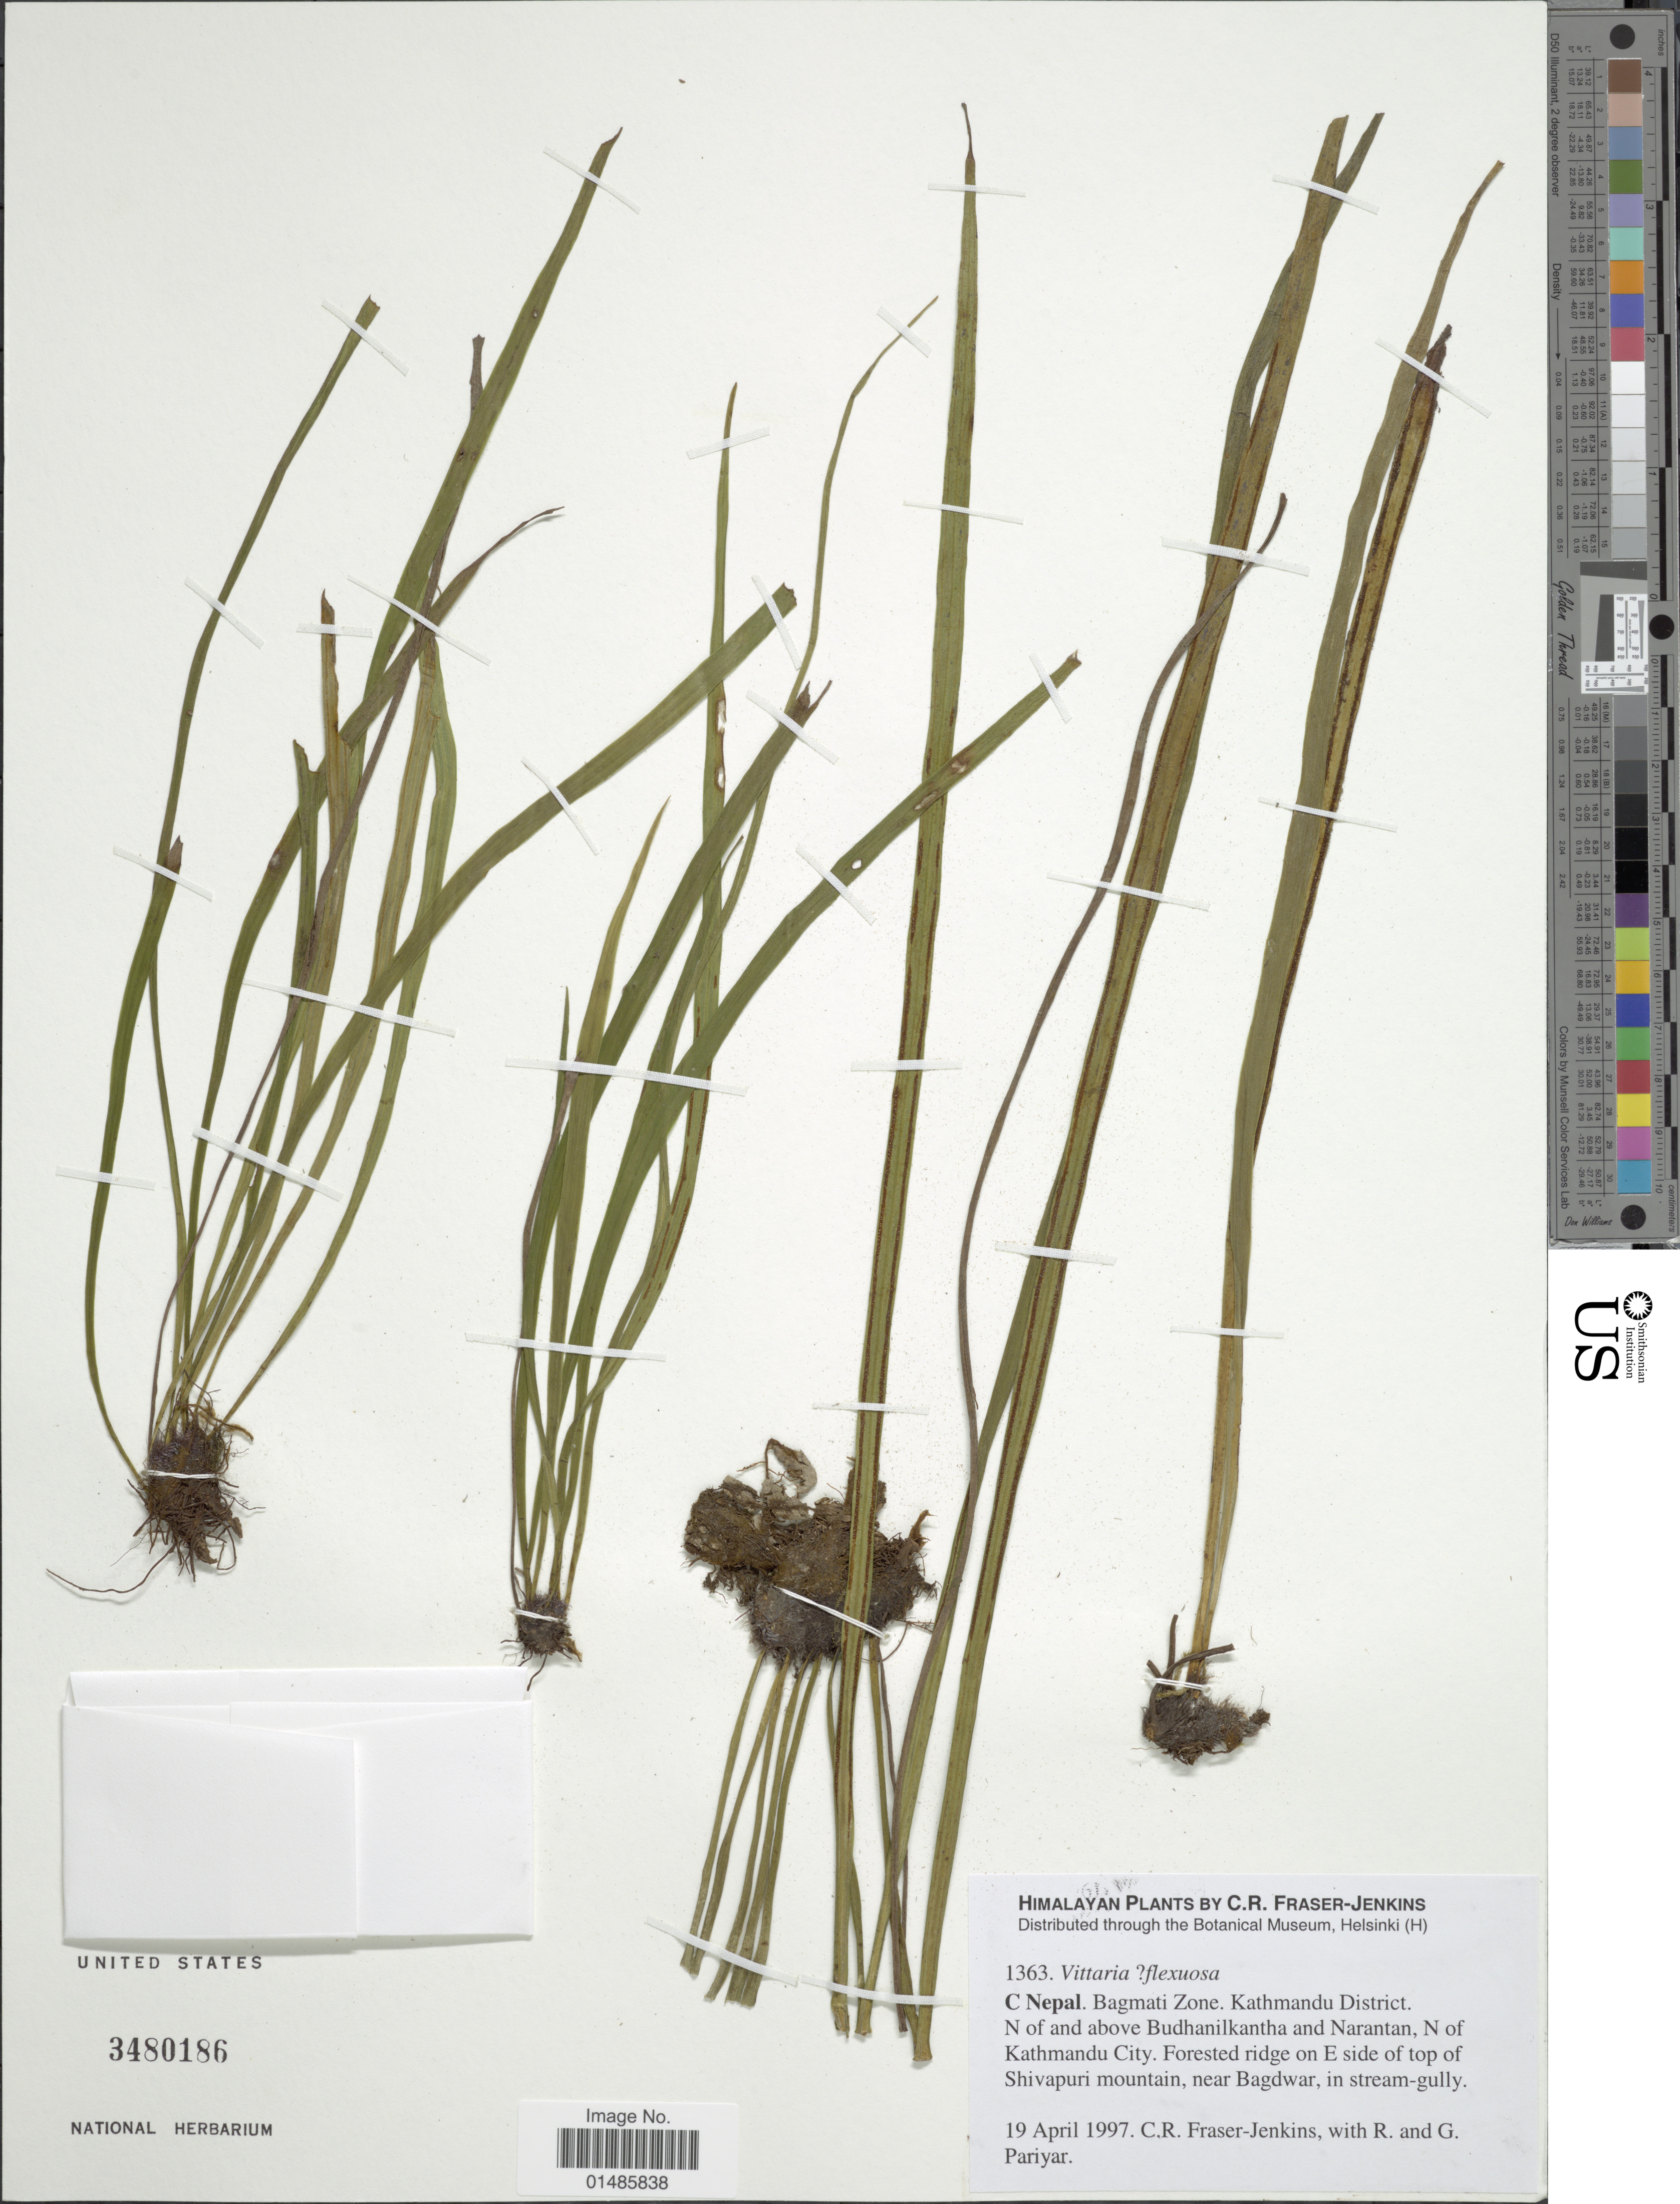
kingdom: Plantae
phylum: Tracheophyta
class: Polypodiopsida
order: Polypodiales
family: Pteridaceae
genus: Haplopteris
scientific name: Haplopteris flexuosa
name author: (Fée) E.H. Crane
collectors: C. R. Fraser-Jenkins, R. Pariyar & G. Pariyar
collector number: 1363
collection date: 1997-04-19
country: Nepal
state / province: Bagmati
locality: C Nepal. Bagmati Zone. Kathmandu District. N of and above Budhanilkantha and Naranthan, N of Kathmandu City. Forested ridge on E side of top of Shivapuri mountain, near Bagdwar, in stream-gully. Himalayan plants.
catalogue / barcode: US 3480186